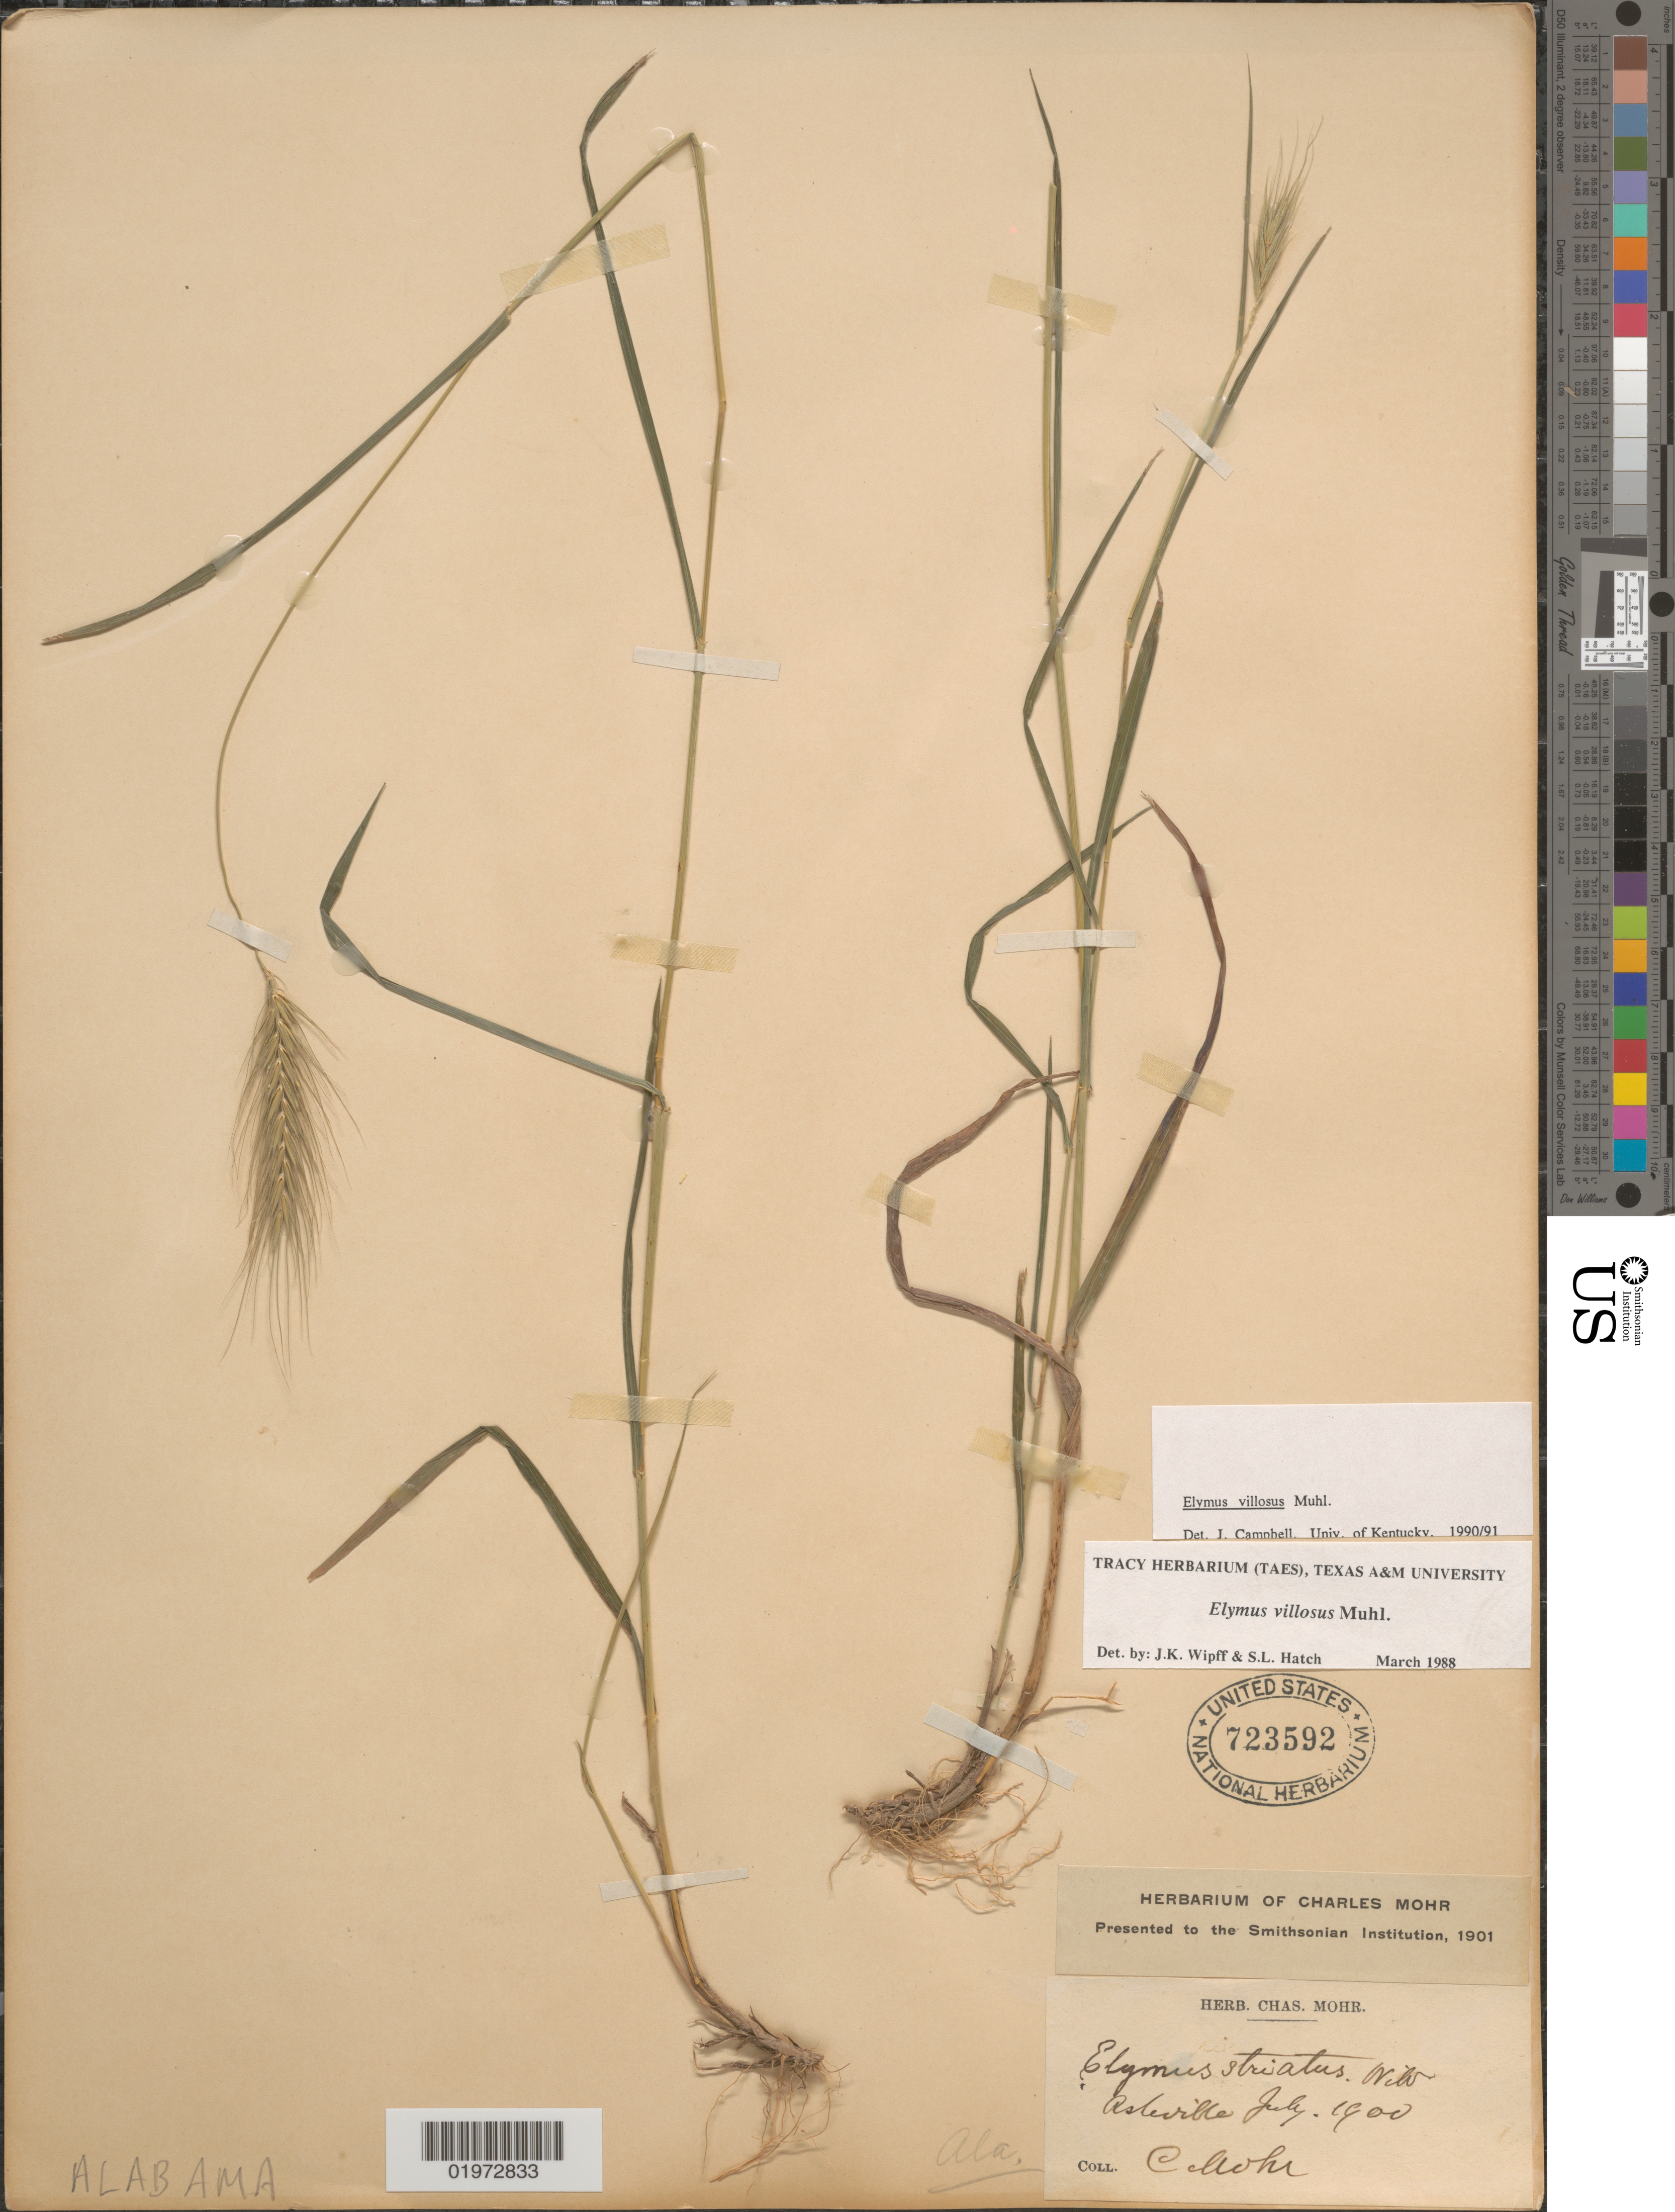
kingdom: Plantae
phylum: Tracheophyta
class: Liliopsida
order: Poales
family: Poaceae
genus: Elymus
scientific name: Elymus villosus var. arkansanus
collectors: Mohr, C. T. (herbarium)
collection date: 1900-07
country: United States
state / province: Alabama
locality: Ashville.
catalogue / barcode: US 723592